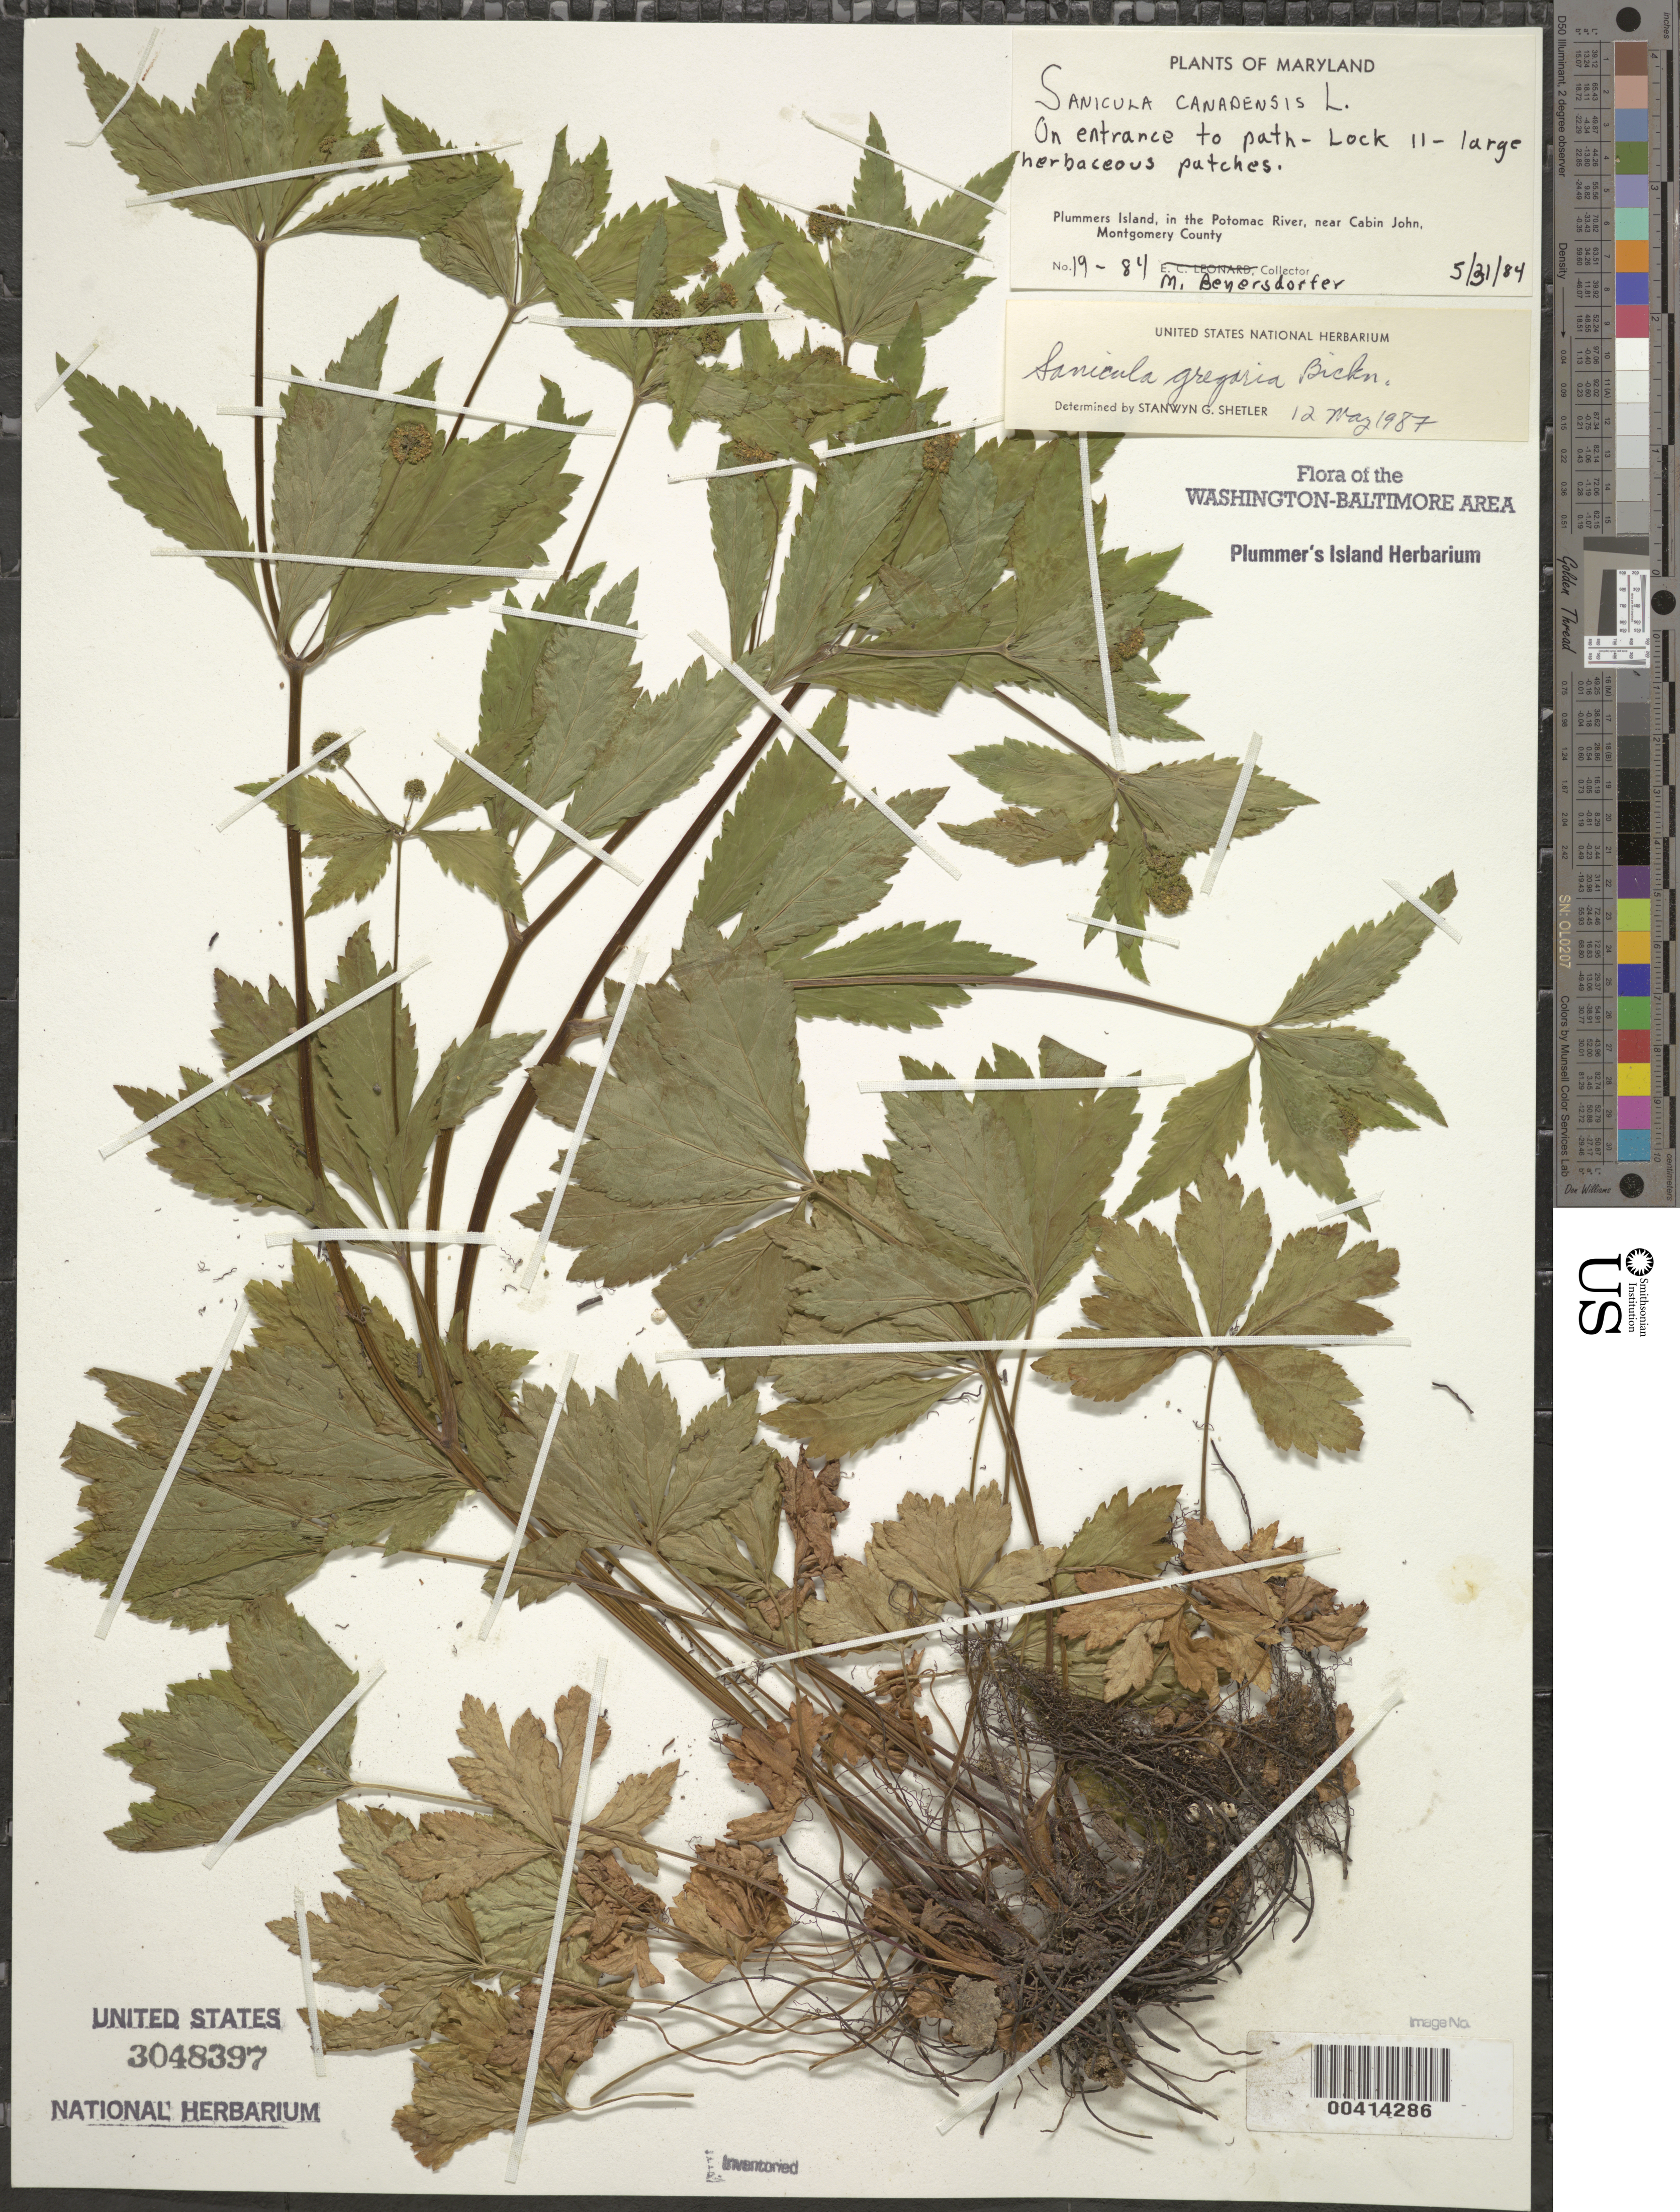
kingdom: Plantae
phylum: Tracheophyta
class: Magnoliopsida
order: Apiales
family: Apiaceae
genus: Sanicula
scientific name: Sanicula odorata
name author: (Raf.) Pryer & Phillippe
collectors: M. Beyersdorfer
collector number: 19-84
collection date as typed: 31 May 1984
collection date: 1984-05-31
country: United States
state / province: Maryland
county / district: Montgomery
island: Plummers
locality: Plummer's Island; on entrance to path - Lock 11 C. & O. Canal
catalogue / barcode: US 3048397